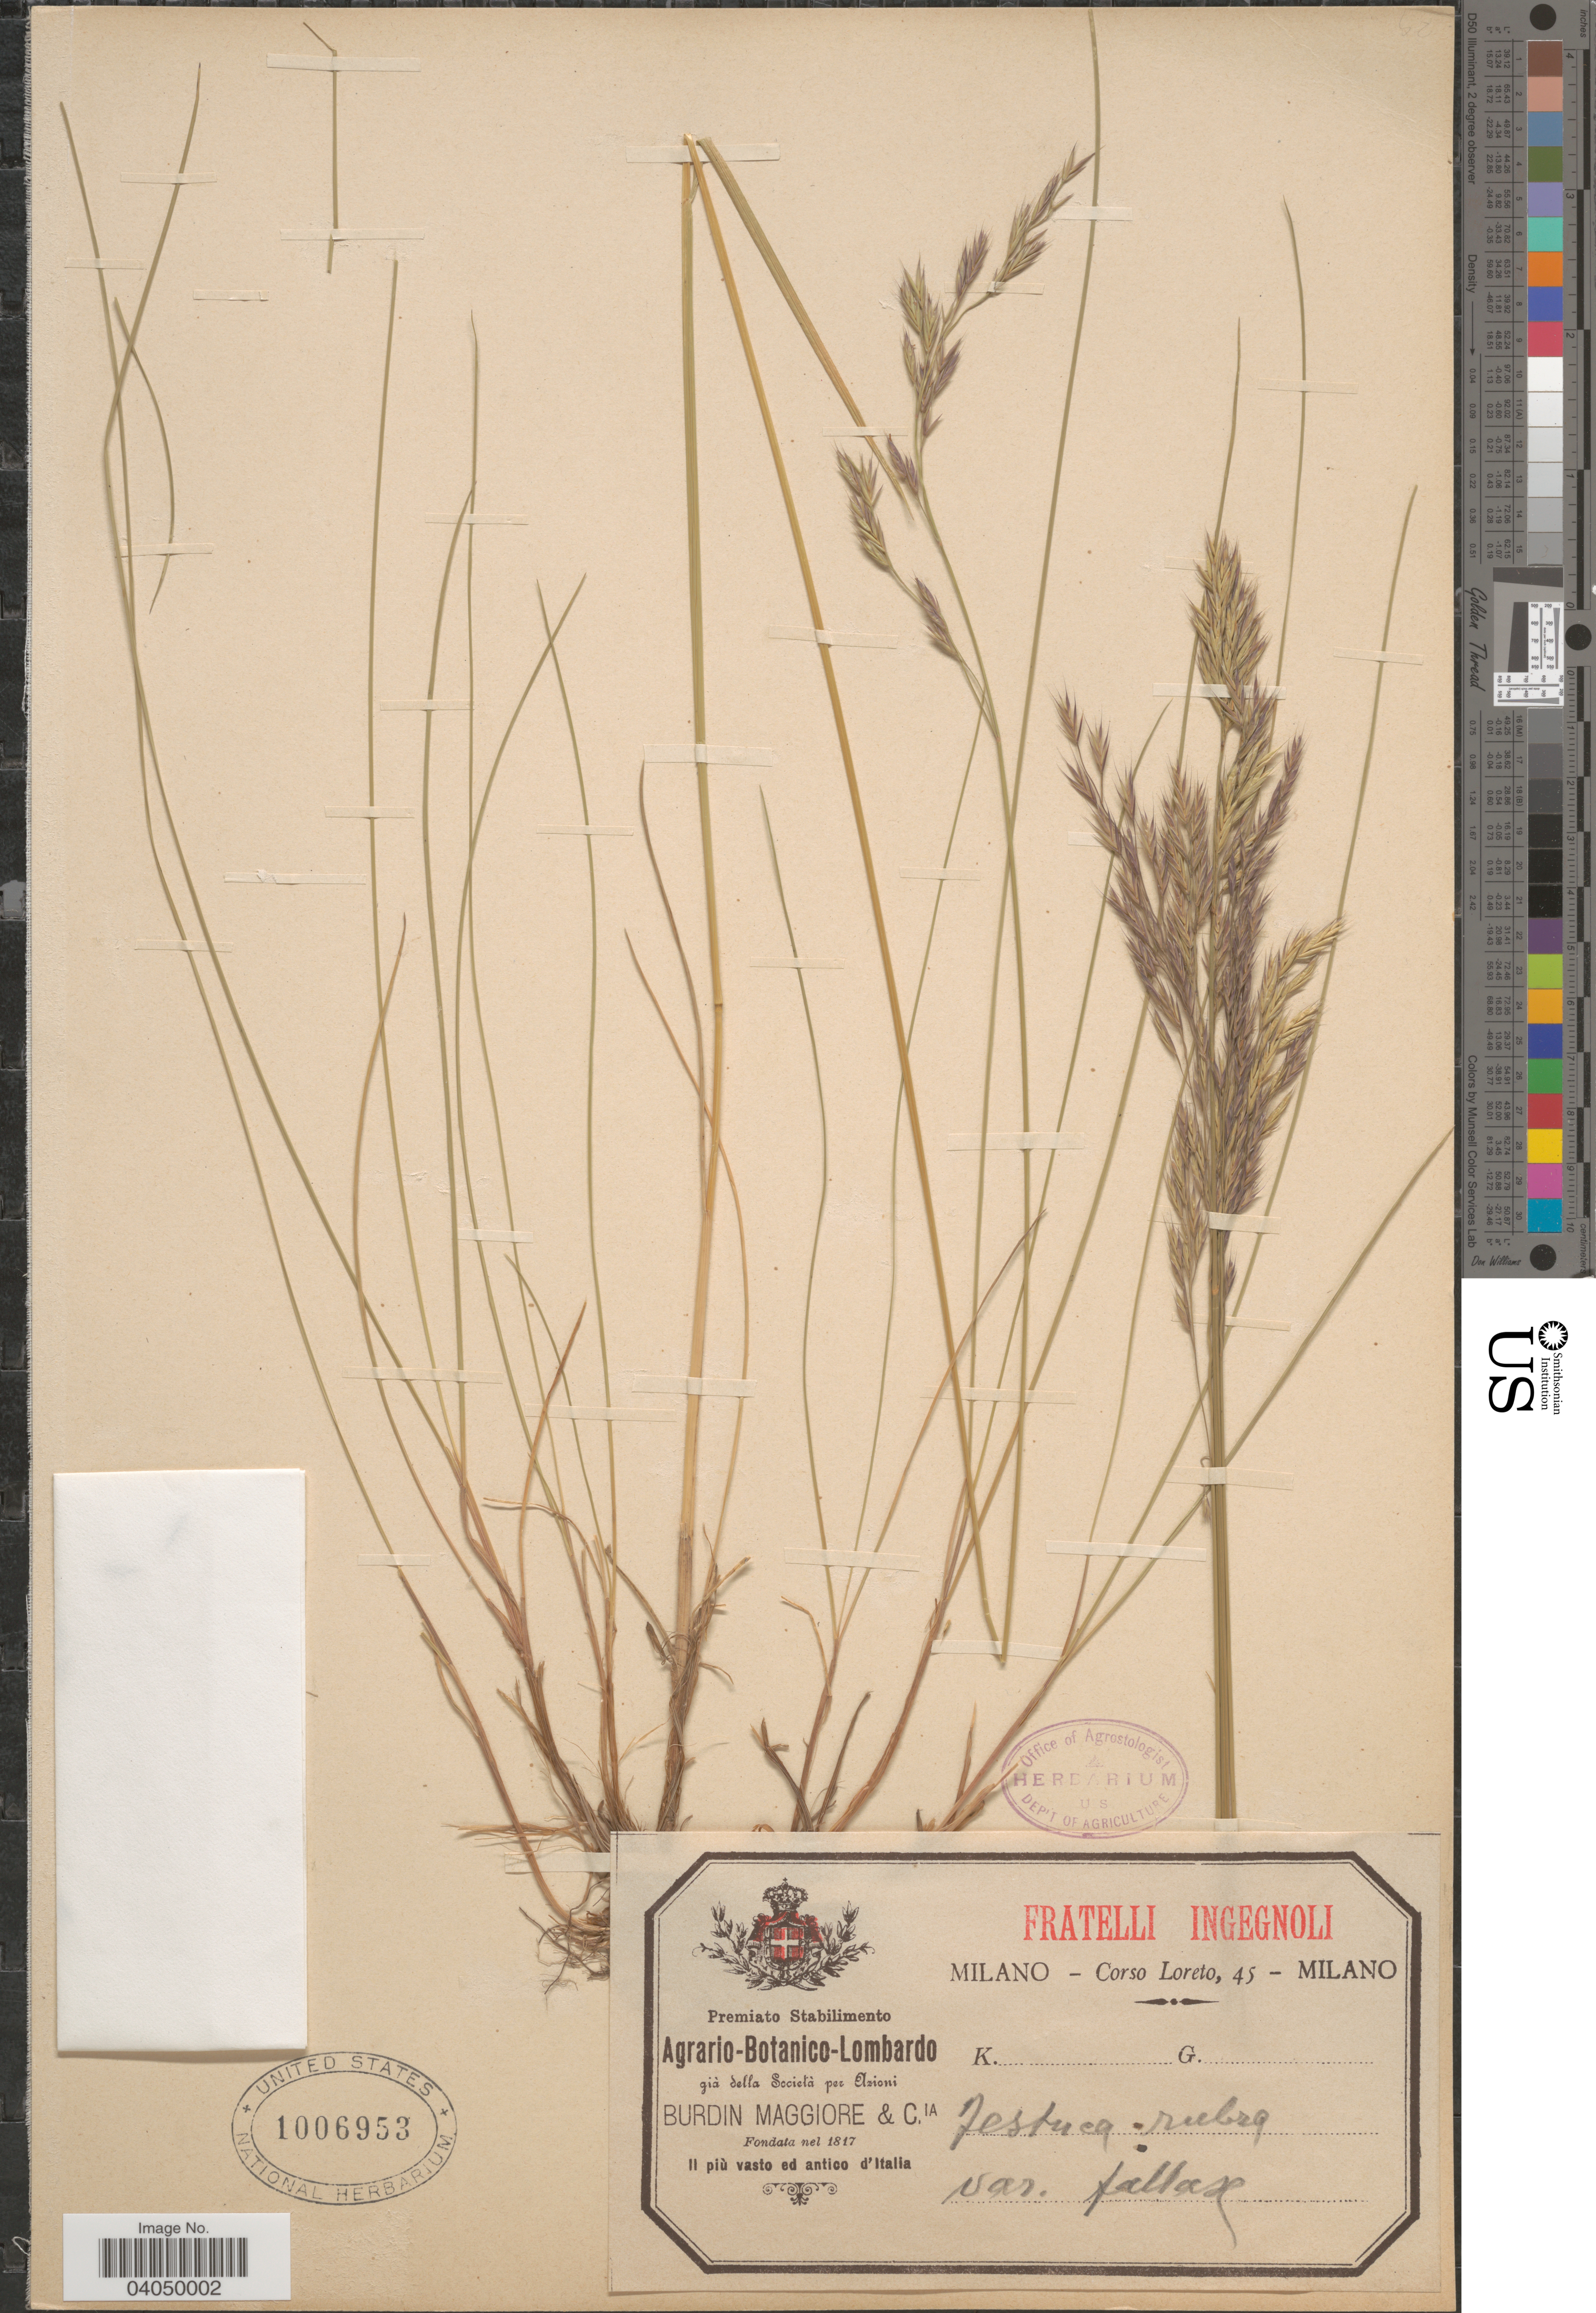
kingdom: Plantae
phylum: Tracheophyta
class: Liliopsida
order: Poales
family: Poaceae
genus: Festuca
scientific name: Festuca rubra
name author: L.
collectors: Loreto, C.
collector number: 45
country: Italy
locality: Milano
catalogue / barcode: US 1006953